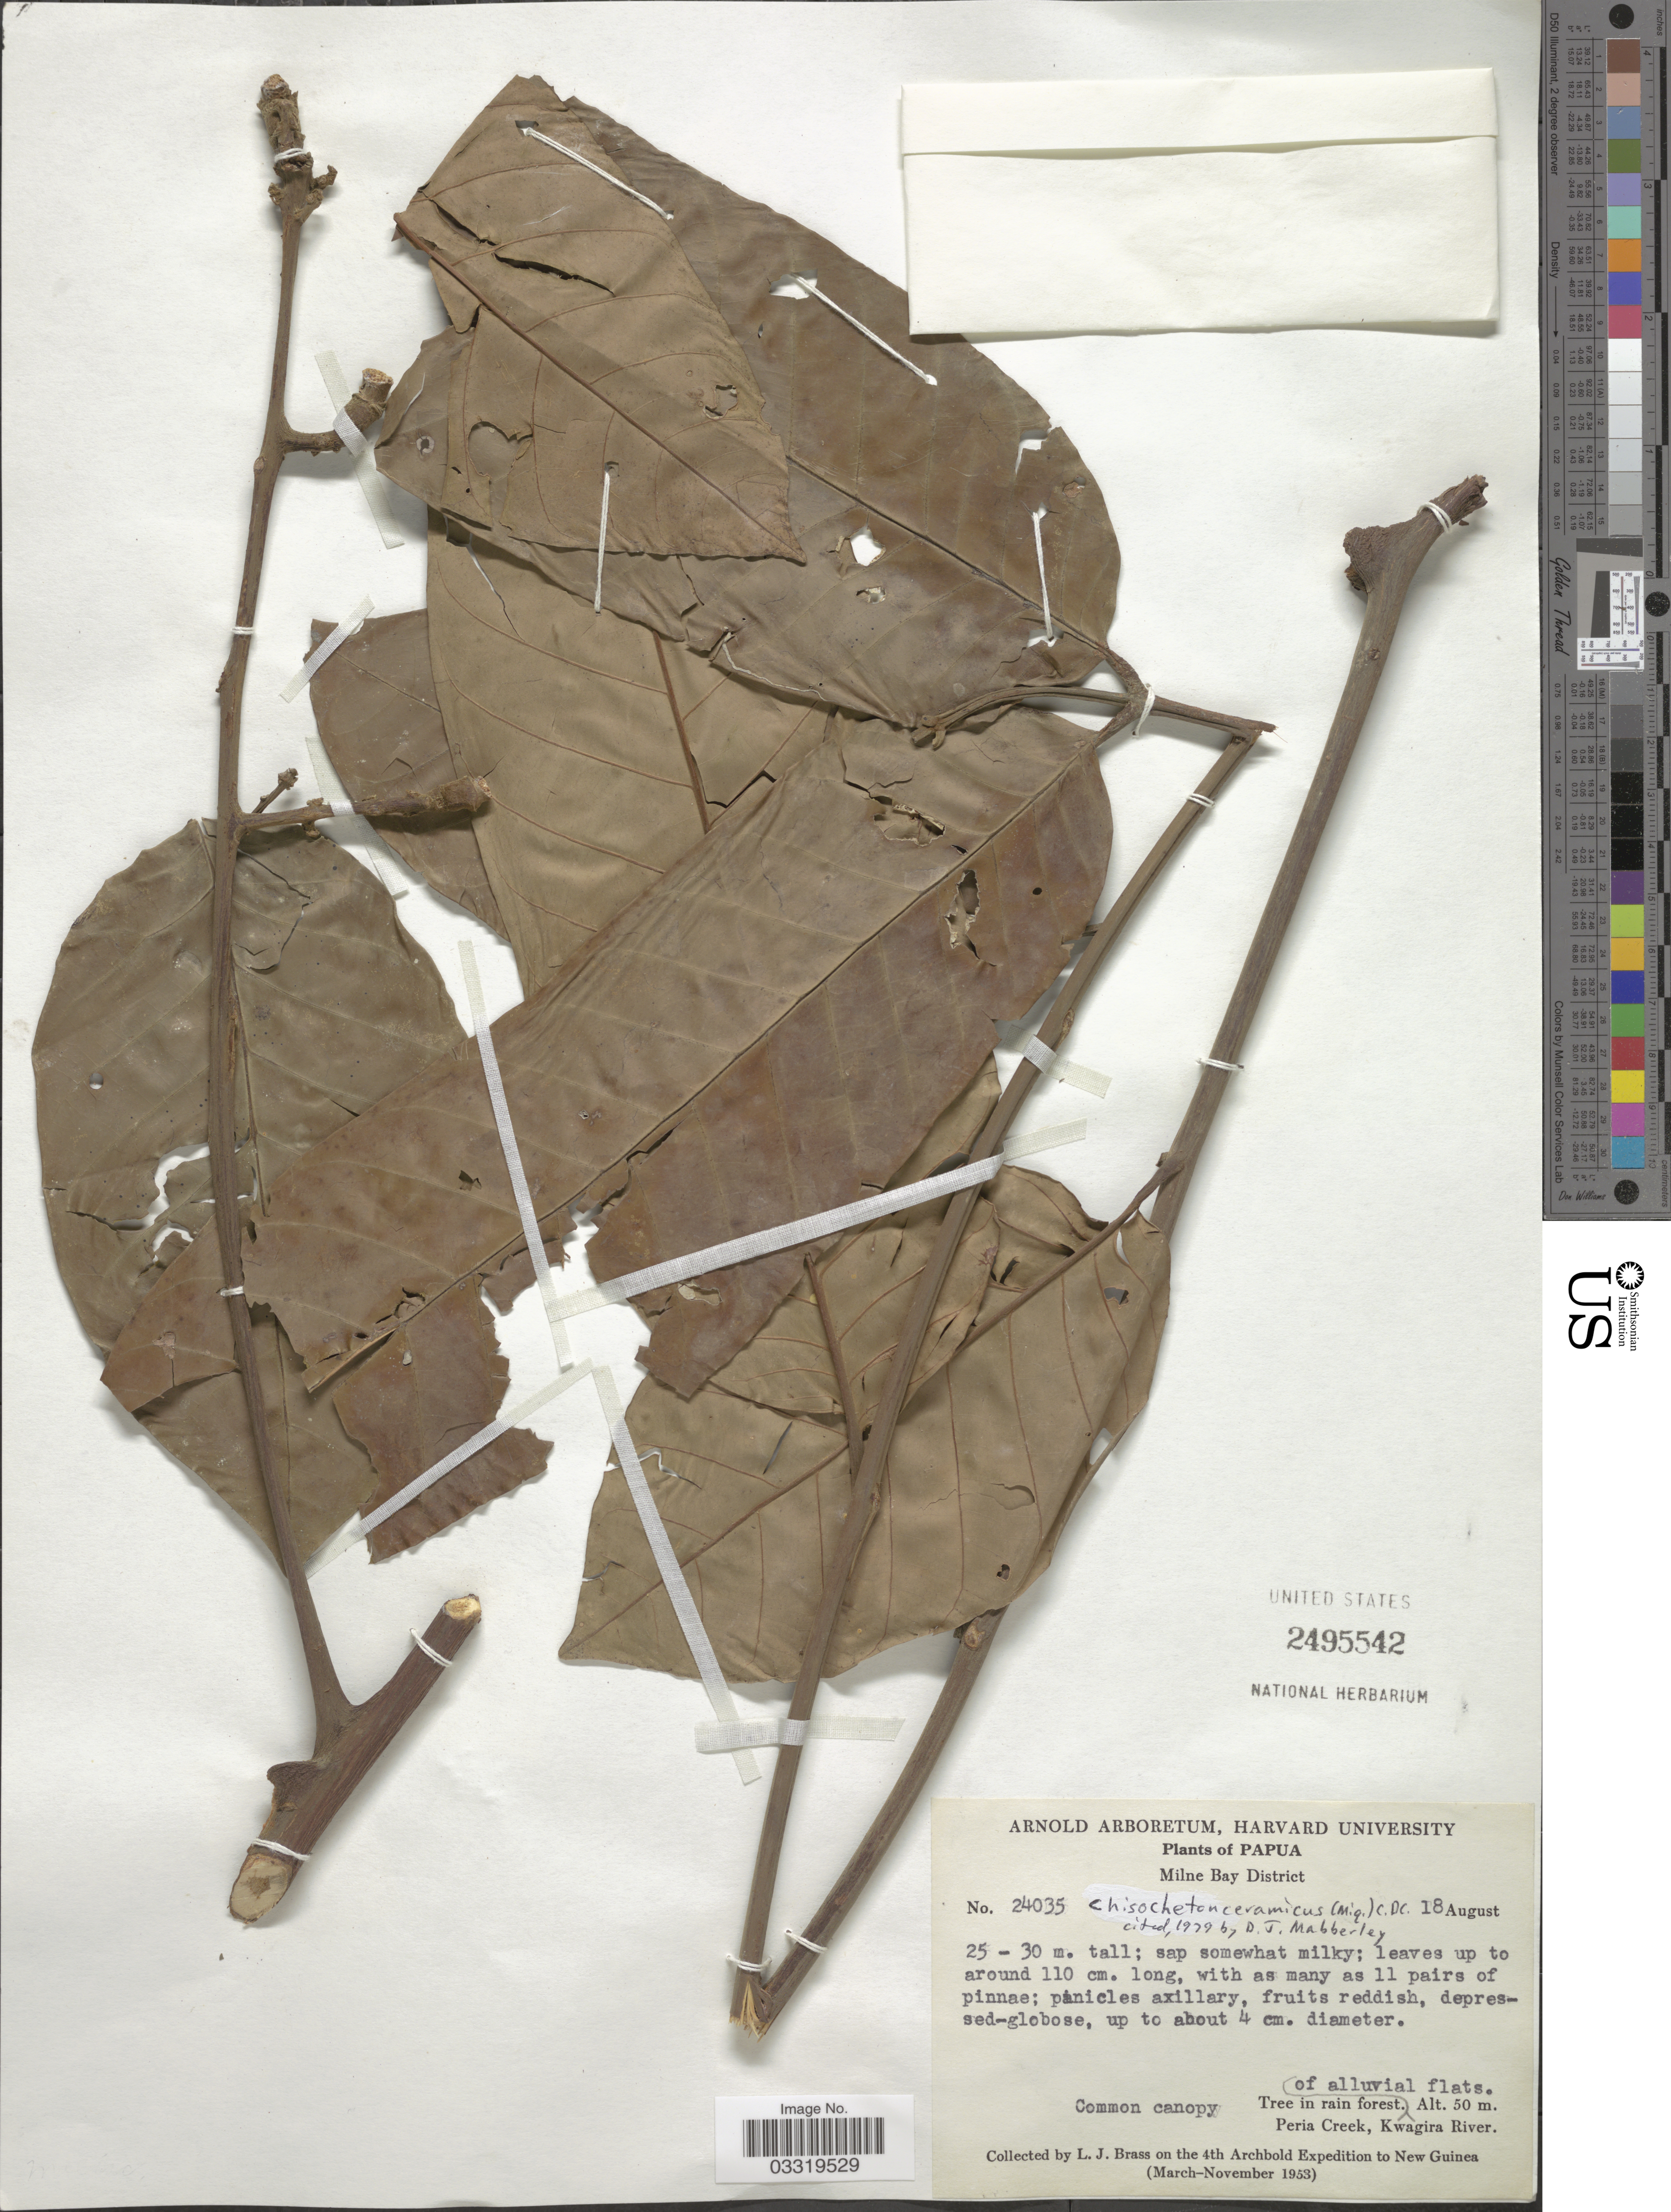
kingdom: Plantae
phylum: Tracheophyta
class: Magnoliopsida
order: Sapindales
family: Meliaceae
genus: Chisocheton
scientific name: Chisocheton ceramicus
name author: (Miq.) C. DC.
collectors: L. J. Brass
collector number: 24035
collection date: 1953-08-18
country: Papua New Guinea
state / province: Milne Bay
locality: Milne Bay District, Peria Creek, Kwagira River, New Guinea.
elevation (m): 50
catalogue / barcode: US 2495542